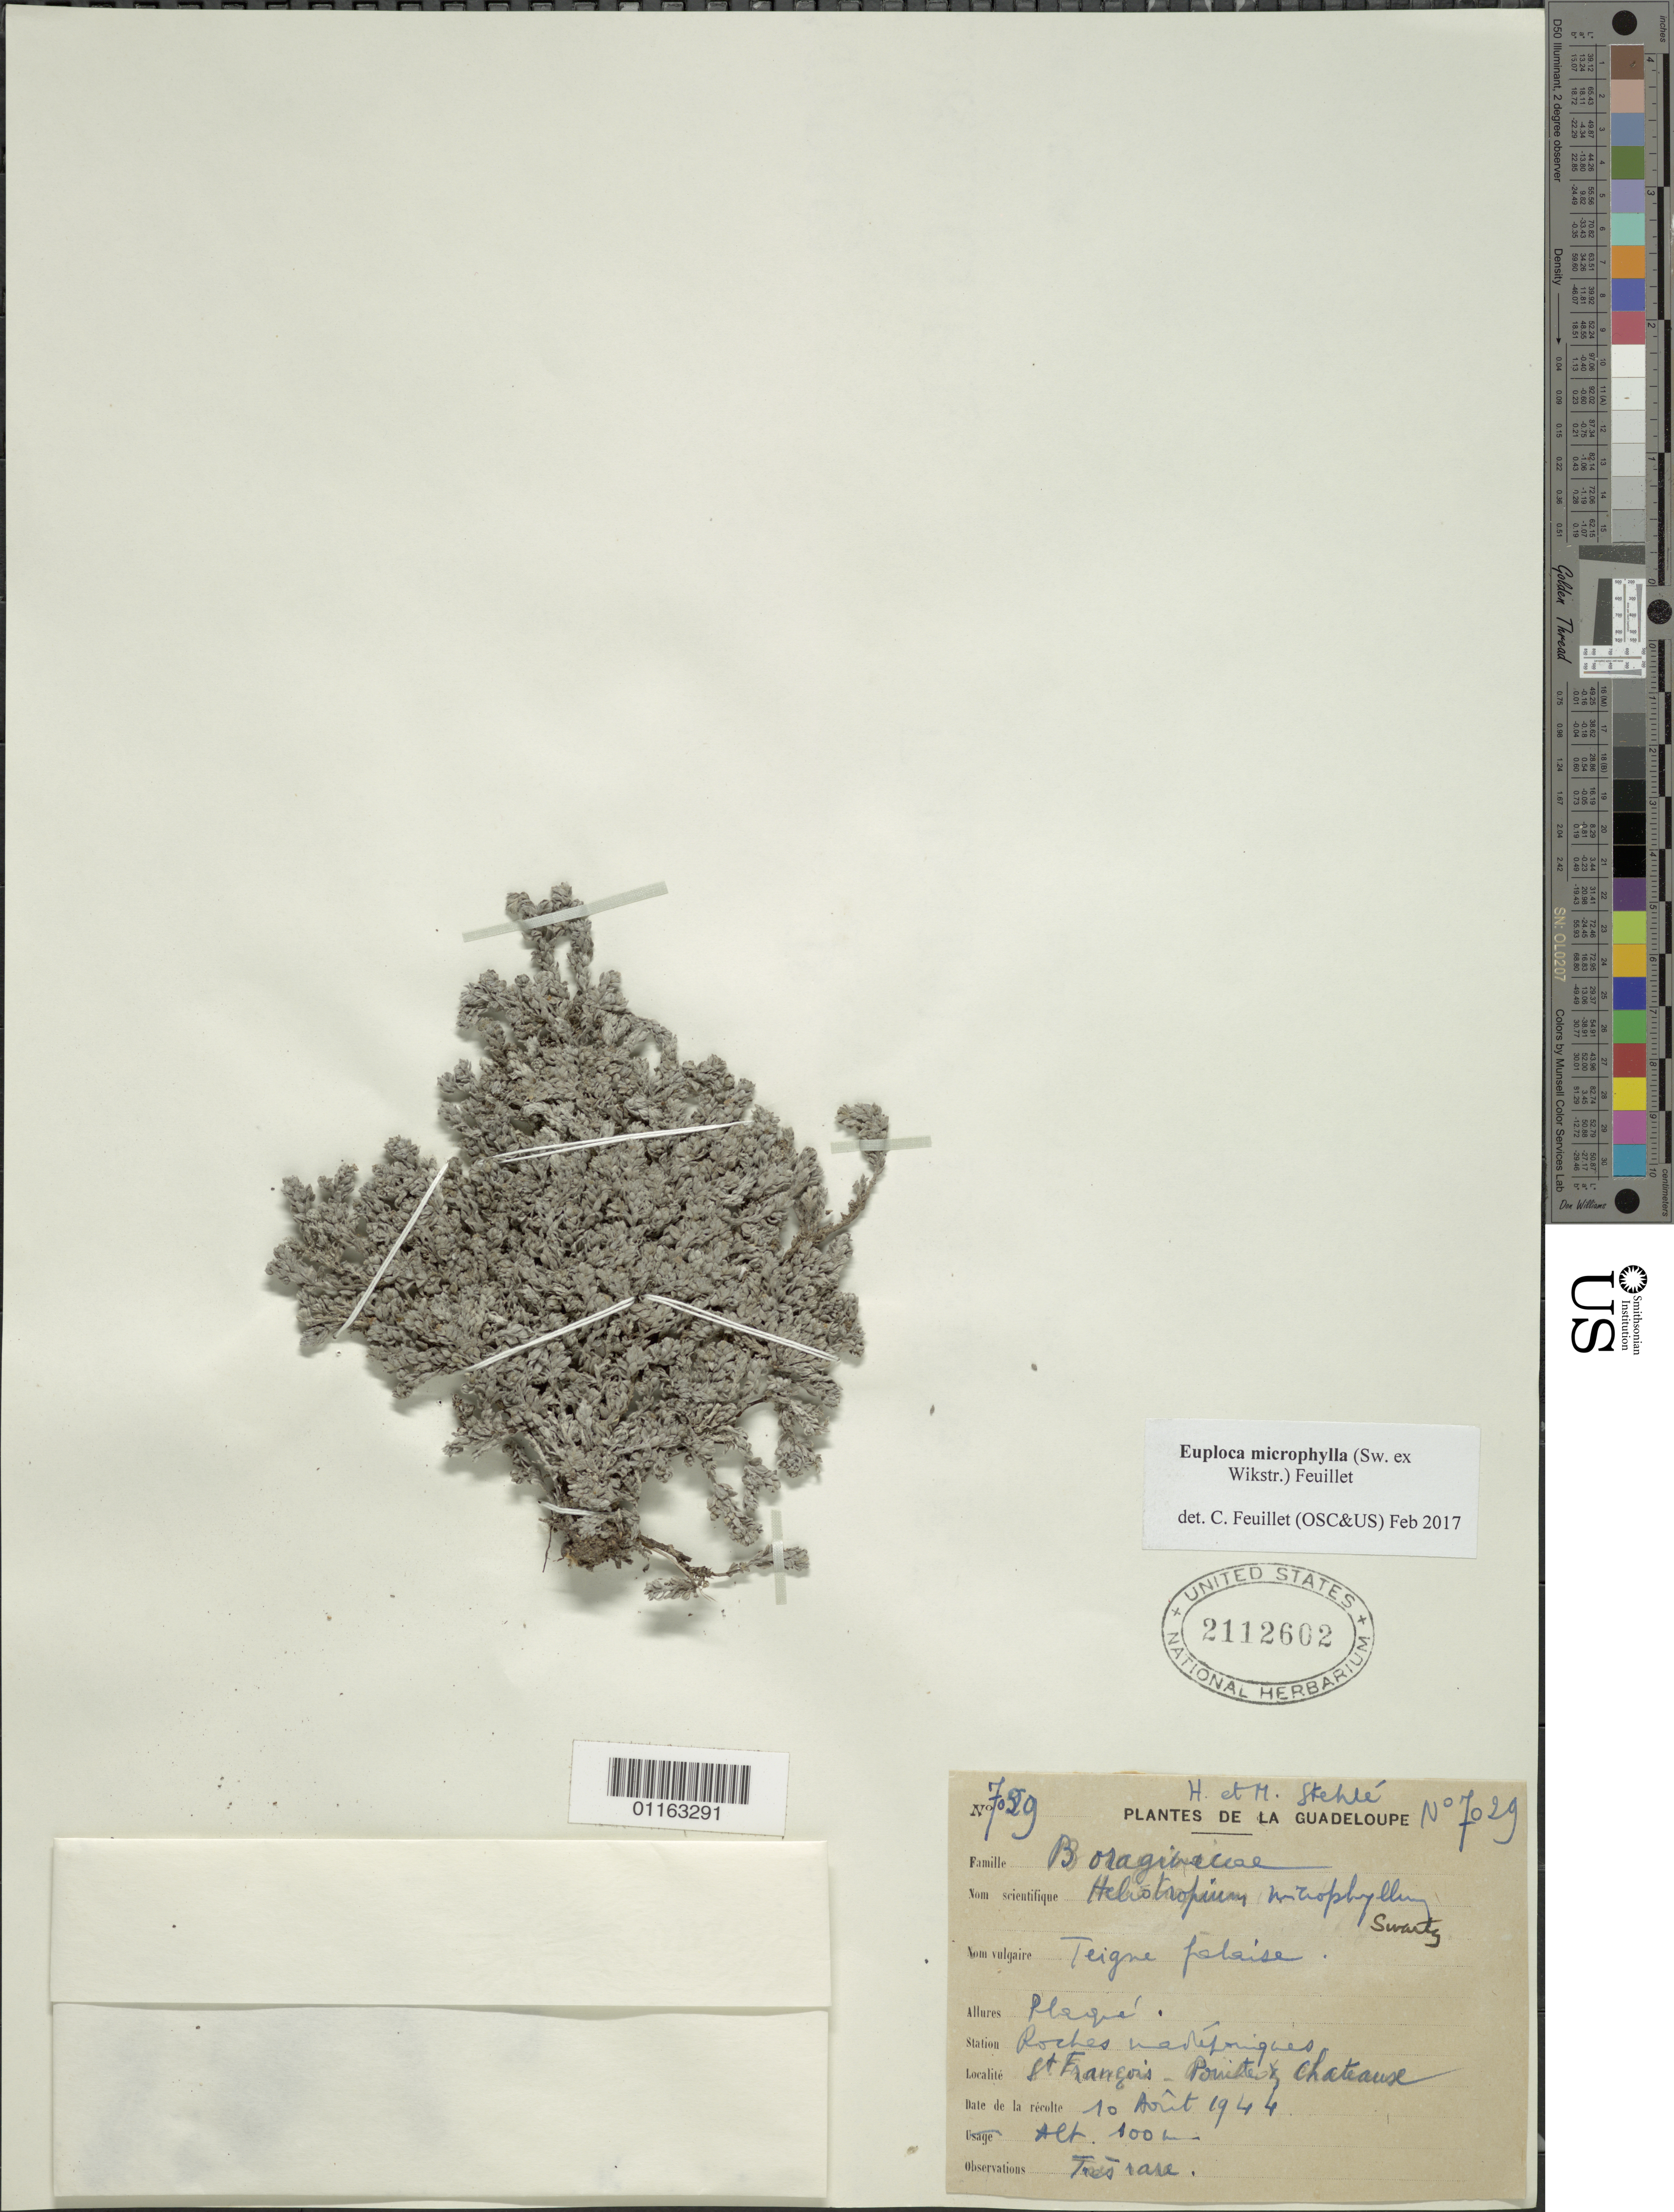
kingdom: Plantae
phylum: Tracheophyta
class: Magnoliopsida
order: Boraginales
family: Heliotropiaceae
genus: Euploca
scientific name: Euploca microphylla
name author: (Sw. & Wikstr.) Feuillet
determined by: Feuillet, C.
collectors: H. Stehlé & M. Stehlé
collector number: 7029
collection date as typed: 10 Aug 1944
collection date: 1944-08-10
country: Guadeloupe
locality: St. Francois, Pointe Chateaux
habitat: Roches. Très rare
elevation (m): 100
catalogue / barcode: US 2112602